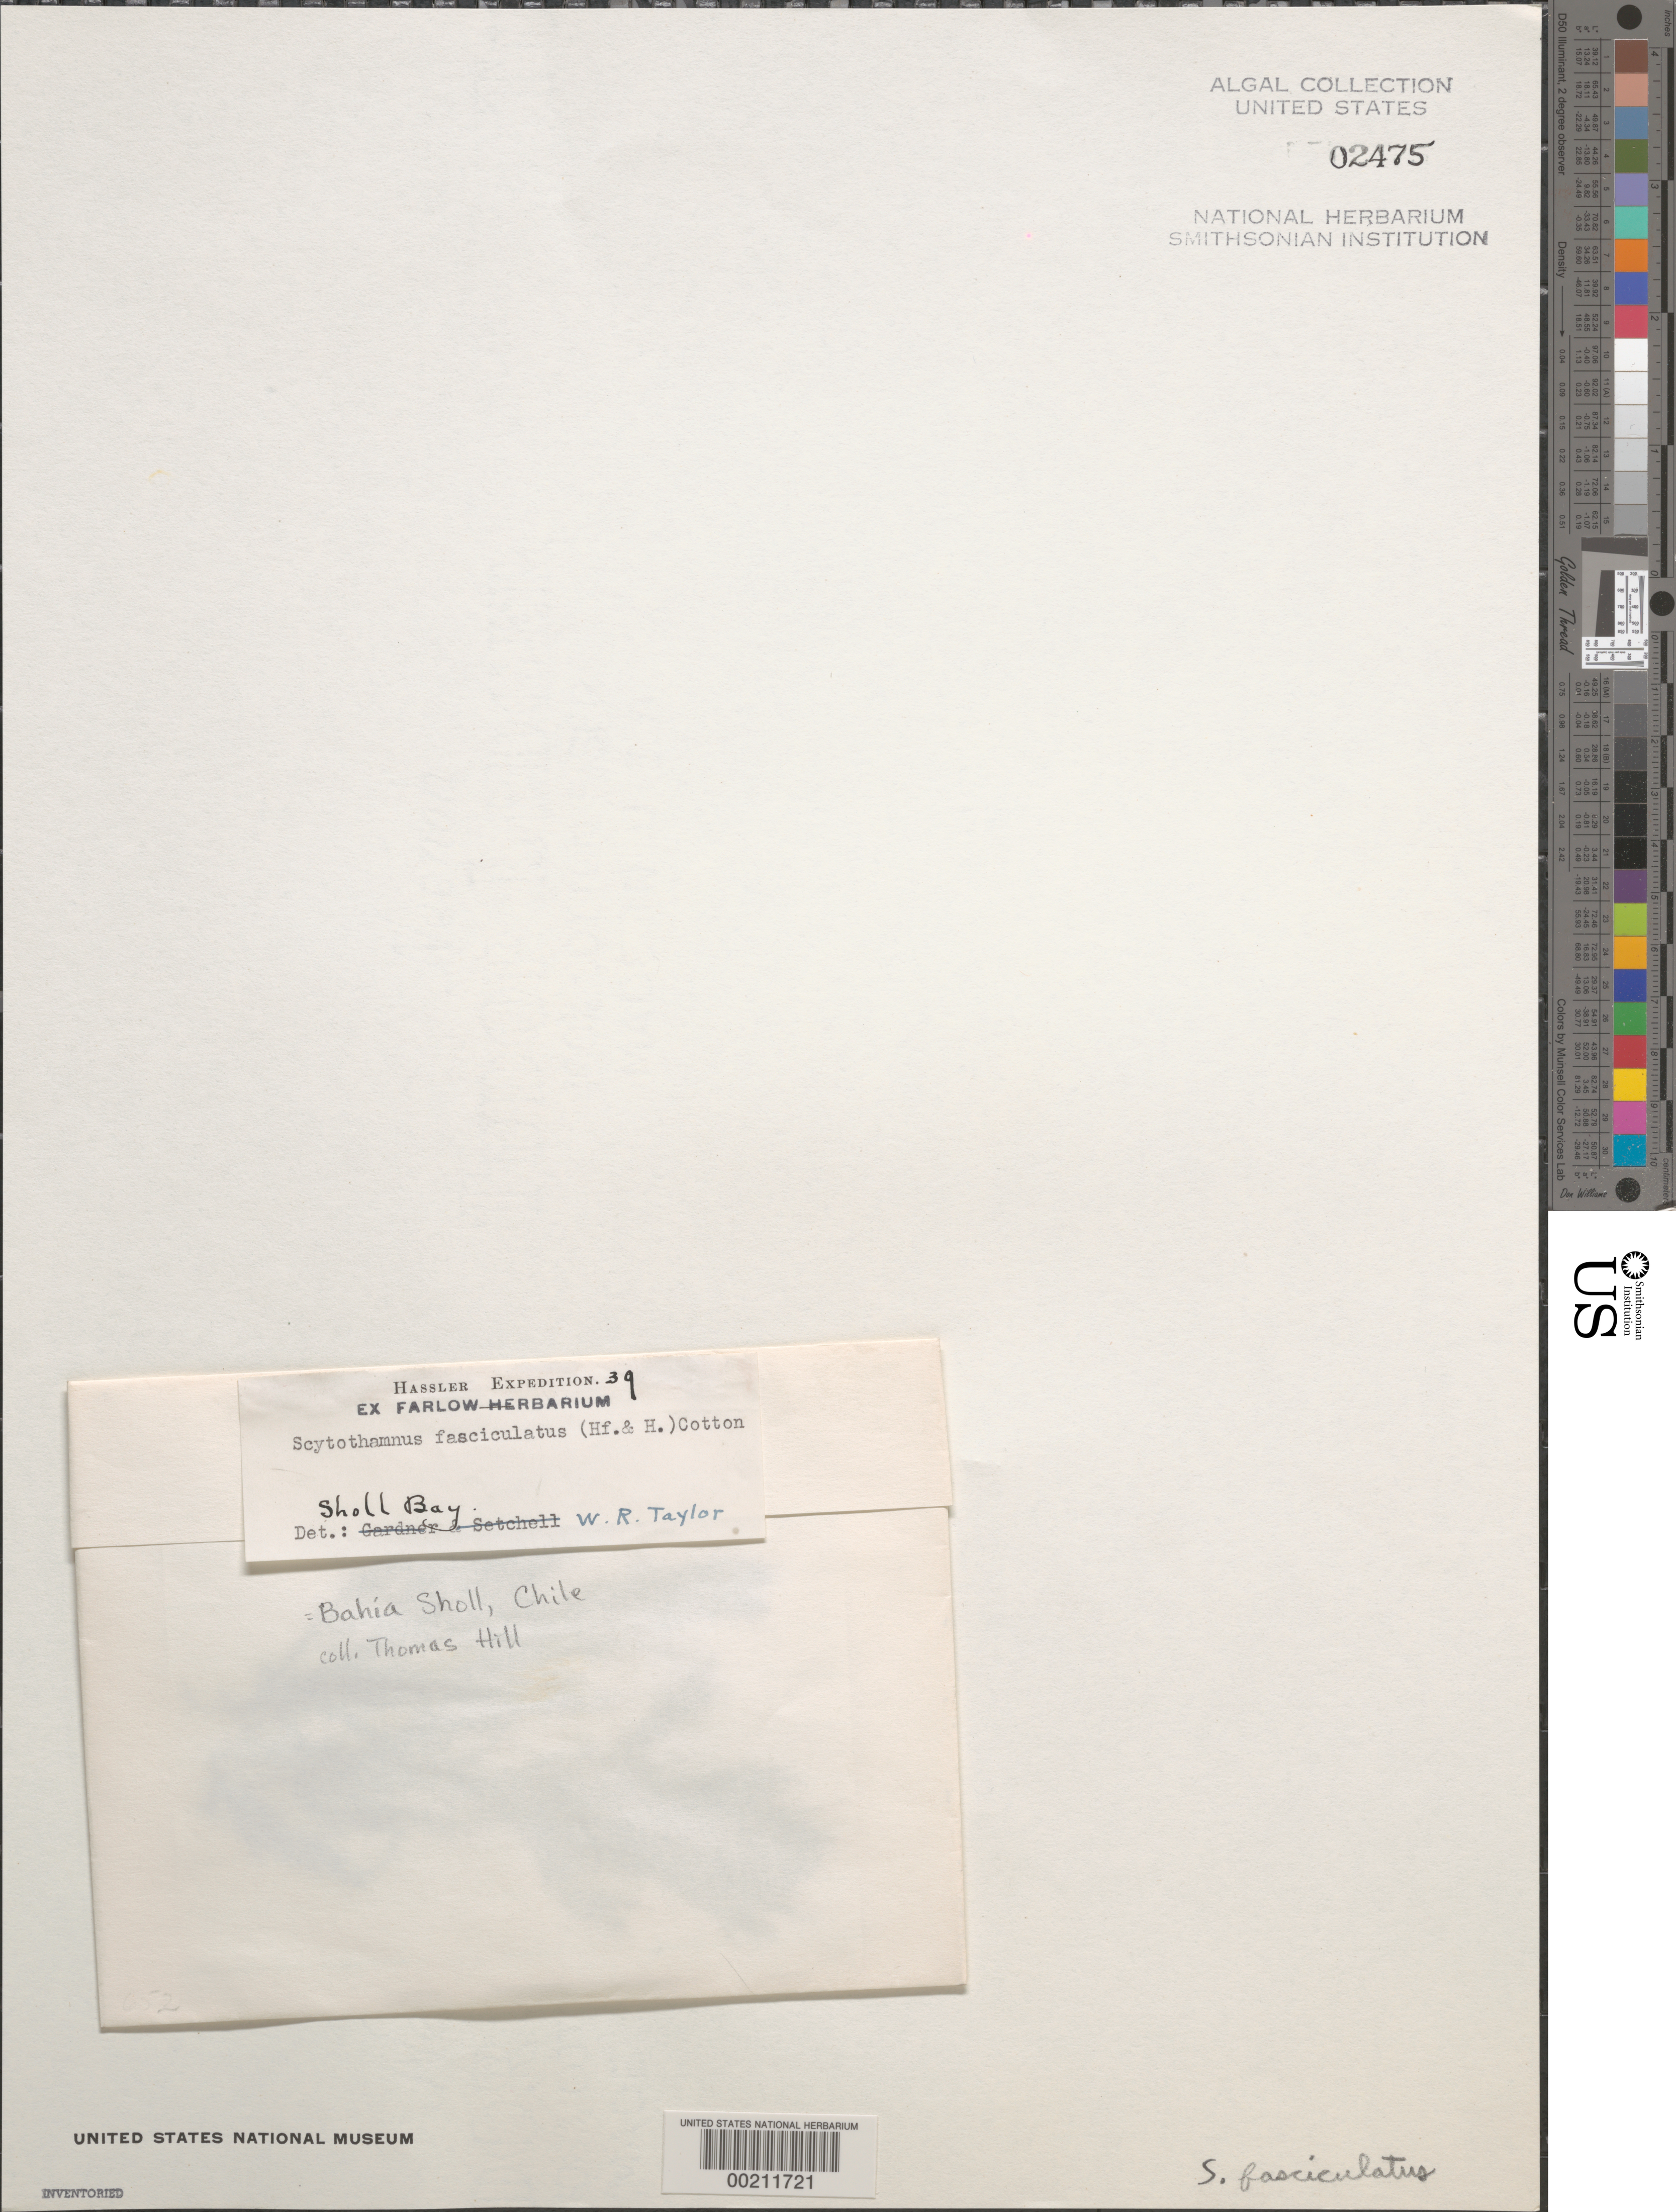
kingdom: Chromista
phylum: Ochrophyta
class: Phaeophyceae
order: Scytothamnales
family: Scytothamnaceae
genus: Scytothamnus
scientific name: Scytothamnus fasciculatus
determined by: Taylor, William R.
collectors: T. Hill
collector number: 39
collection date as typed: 1872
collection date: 1872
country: Chile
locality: Bahia sholl (sholl bay)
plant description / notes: Hassler Expedition, 1871-1872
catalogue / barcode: US 2475